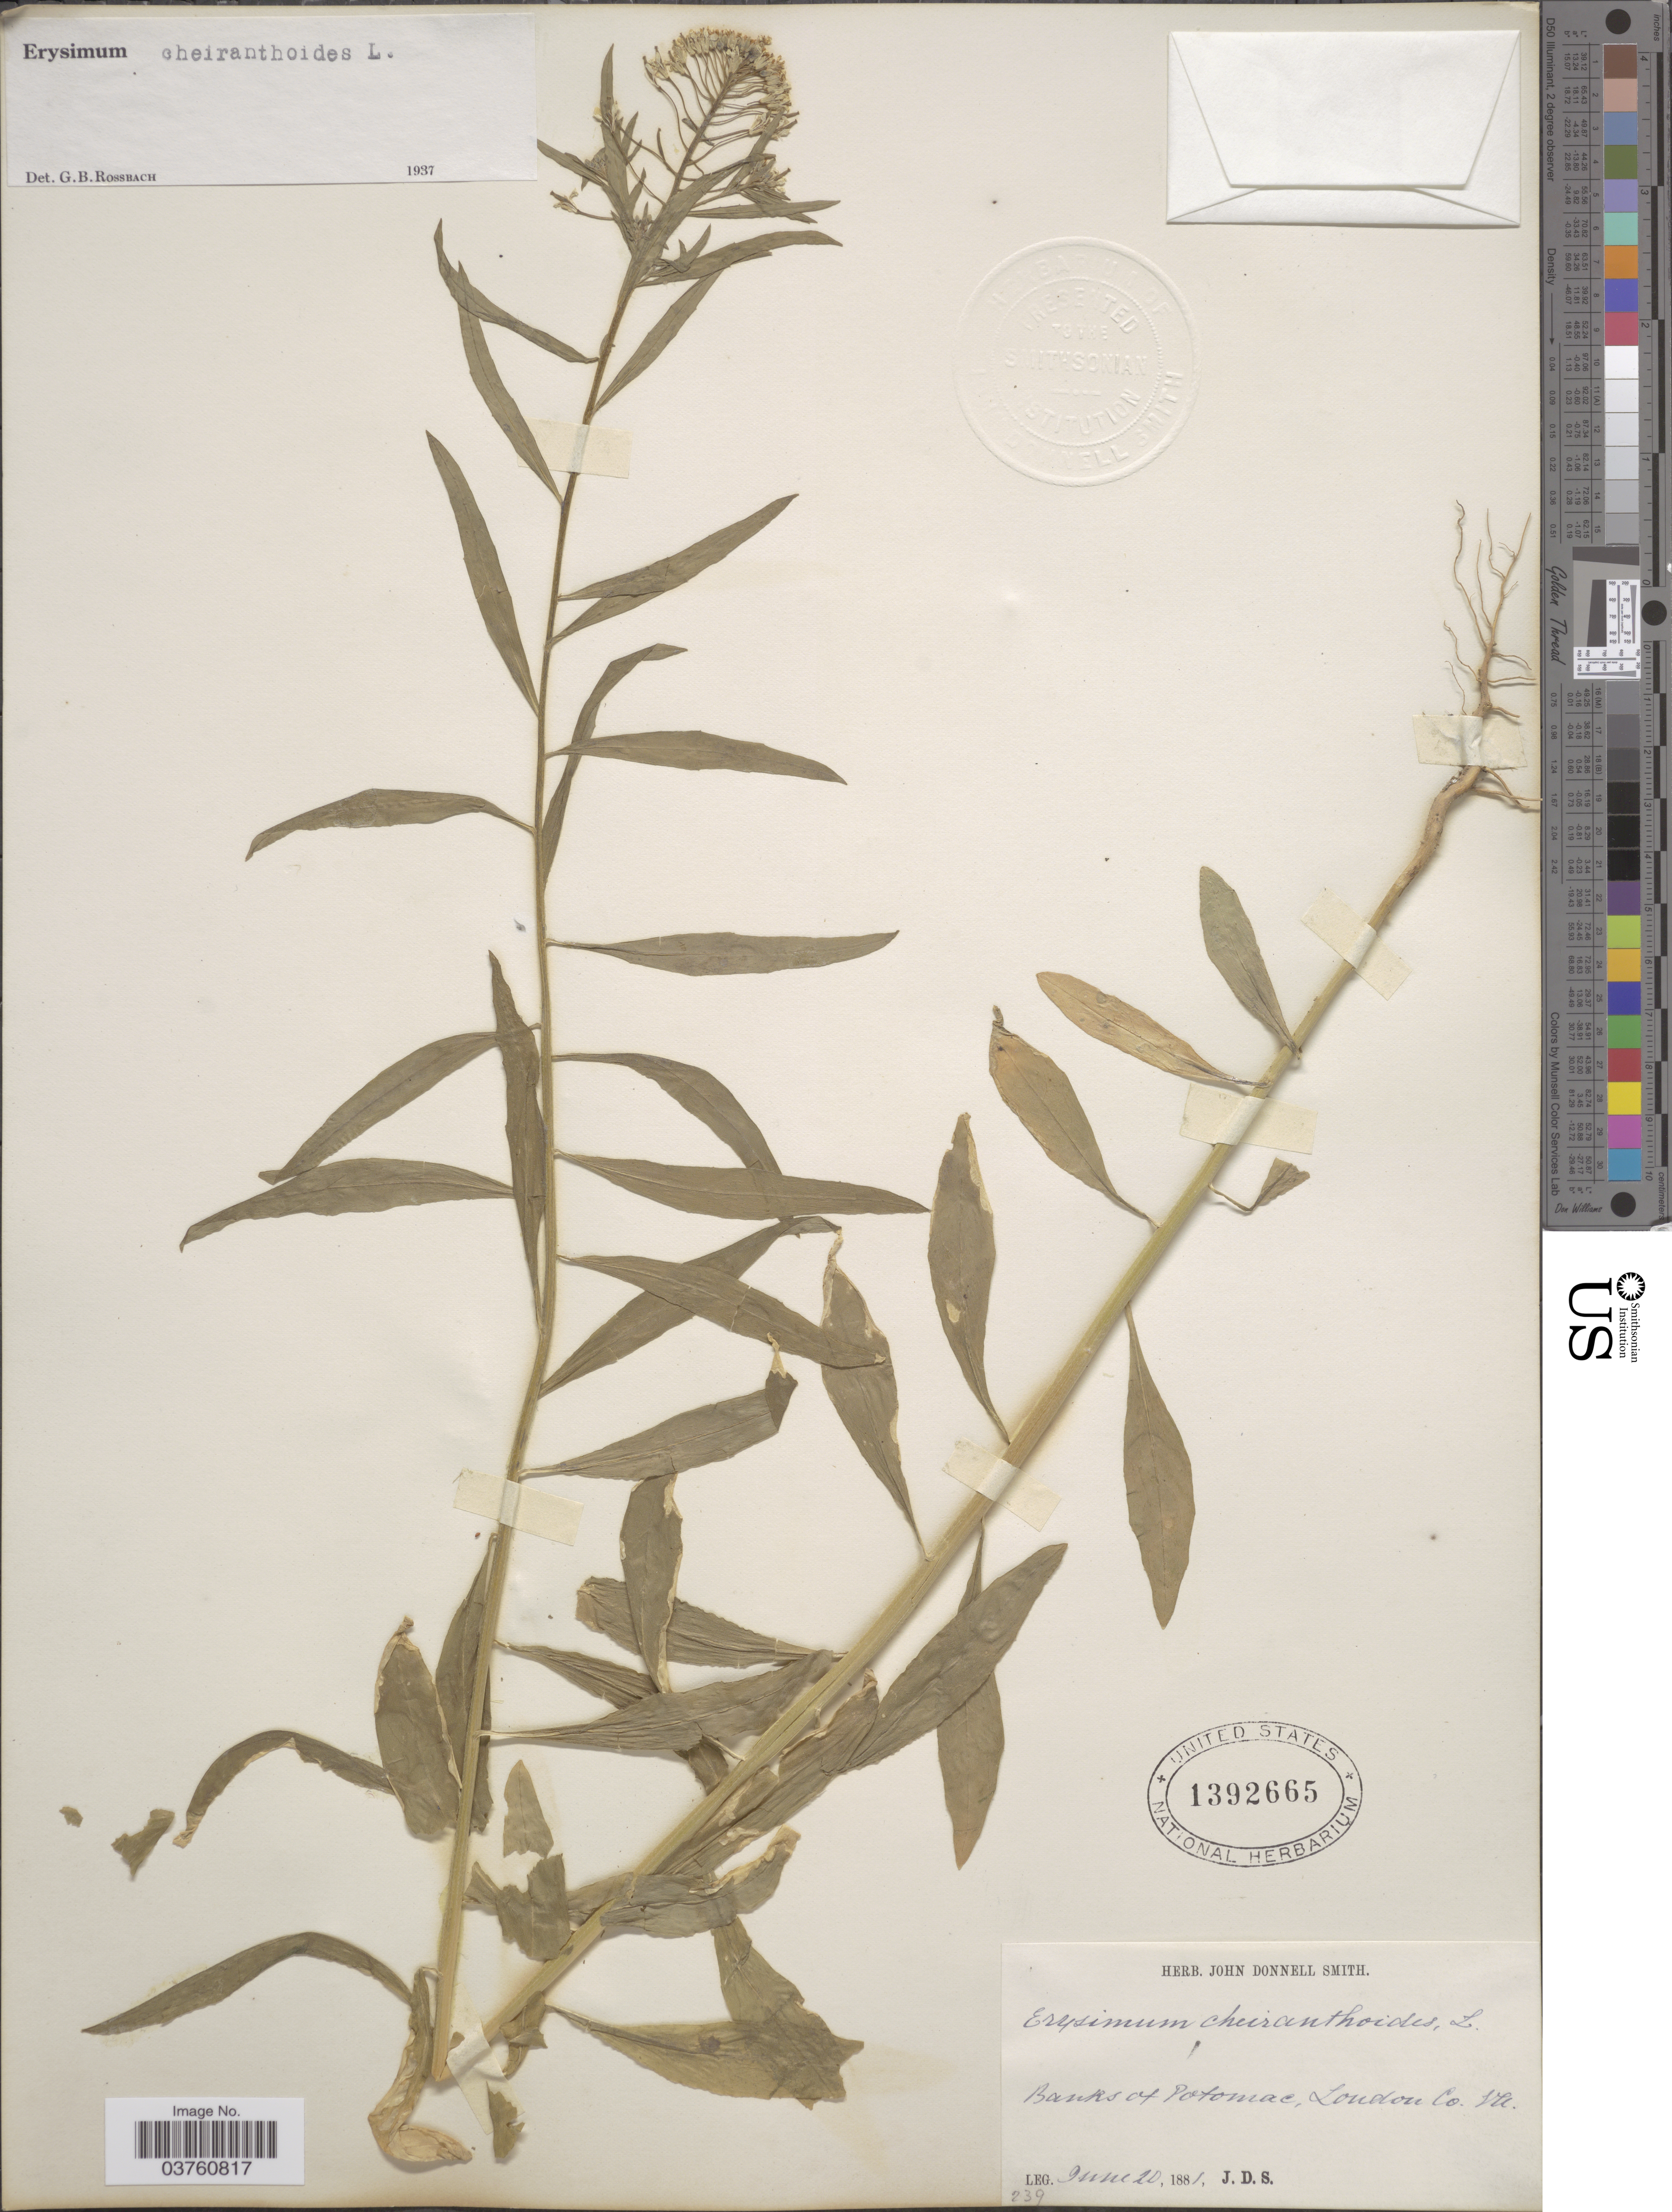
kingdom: Plantae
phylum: Tracheophyta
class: Magnoliopsida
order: Brassicales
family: Brassicaceae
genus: Erysimum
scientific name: Erysimum cheiranthoides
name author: L.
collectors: J. Donnell Smith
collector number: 239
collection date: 1881-06-20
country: United States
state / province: Virginia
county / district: Loudoun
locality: Banks of Potomac,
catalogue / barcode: US 1392665